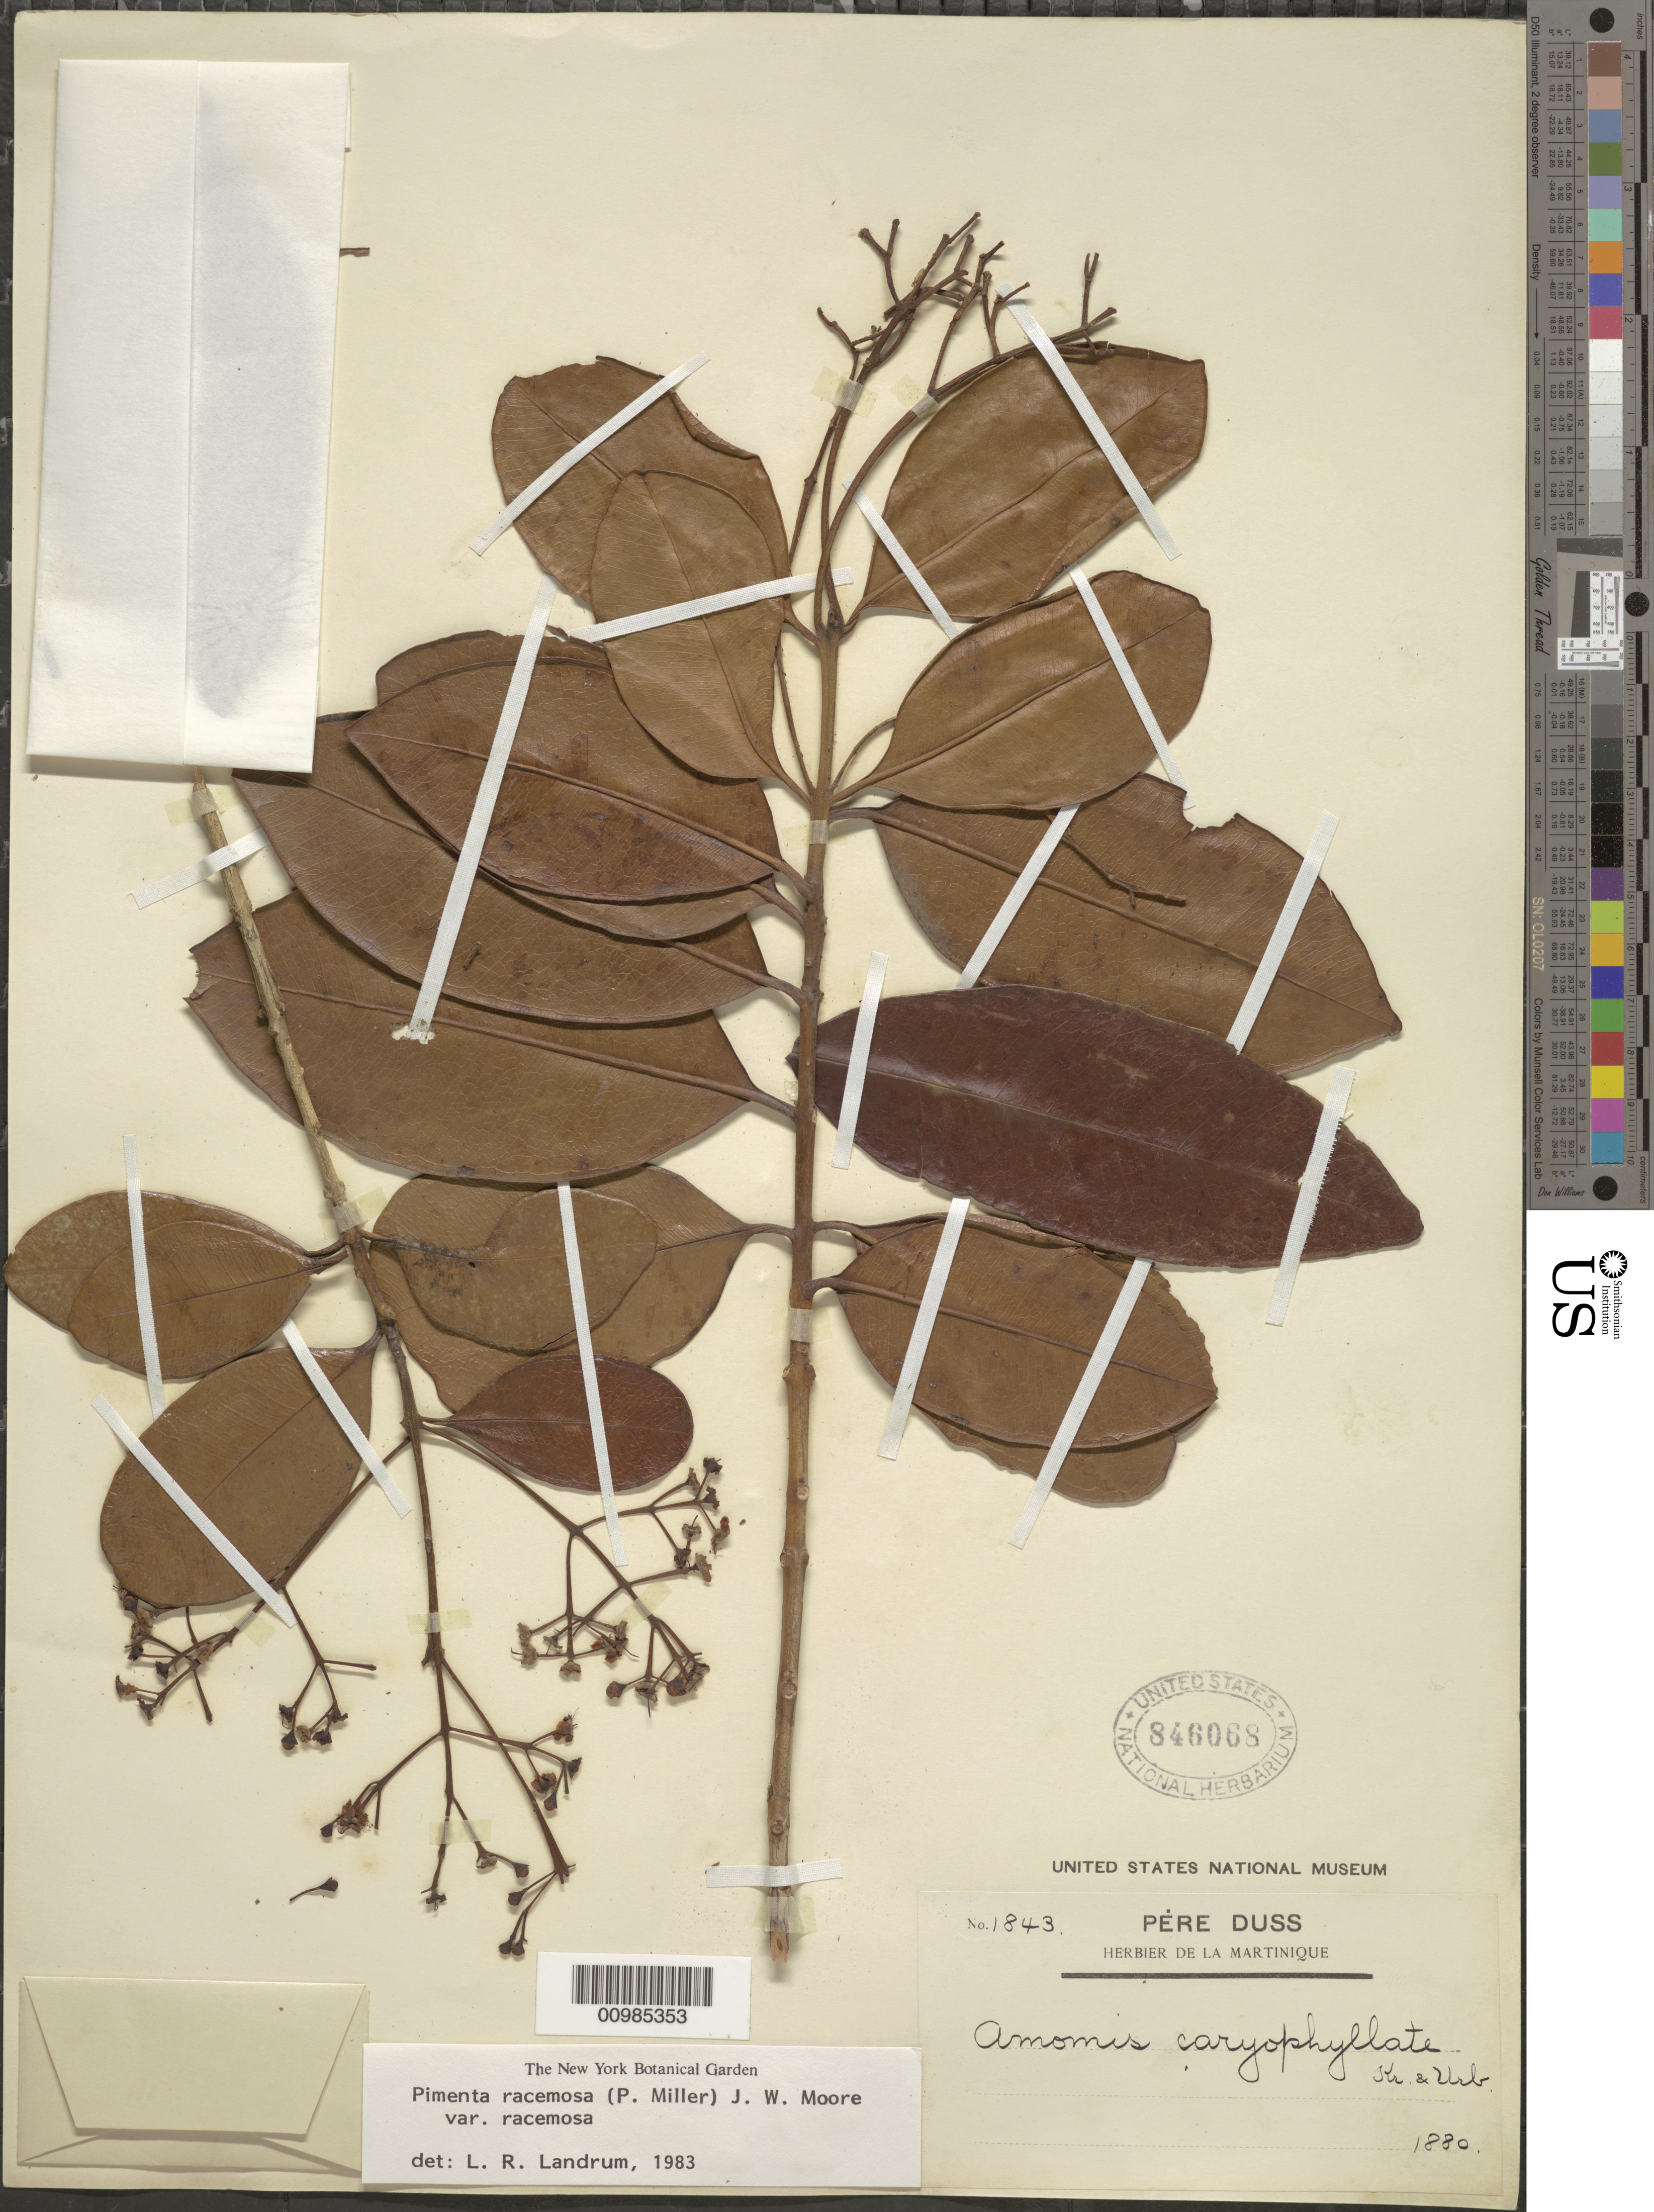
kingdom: Plantae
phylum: Tracheophyta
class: Magnoliopsida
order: Myrtales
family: Myrtaceae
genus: Pimenta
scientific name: Pimenta racemosa var. racemosa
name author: (Mill.) J.W. Moore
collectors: Père Duss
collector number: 1843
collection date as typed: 01 Jan 1880 to 31 Dec 1880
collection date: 1880-01-01/1880-12-31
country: Martinique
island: Martinique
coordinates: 0 N, 0 E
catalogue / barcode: US 846068